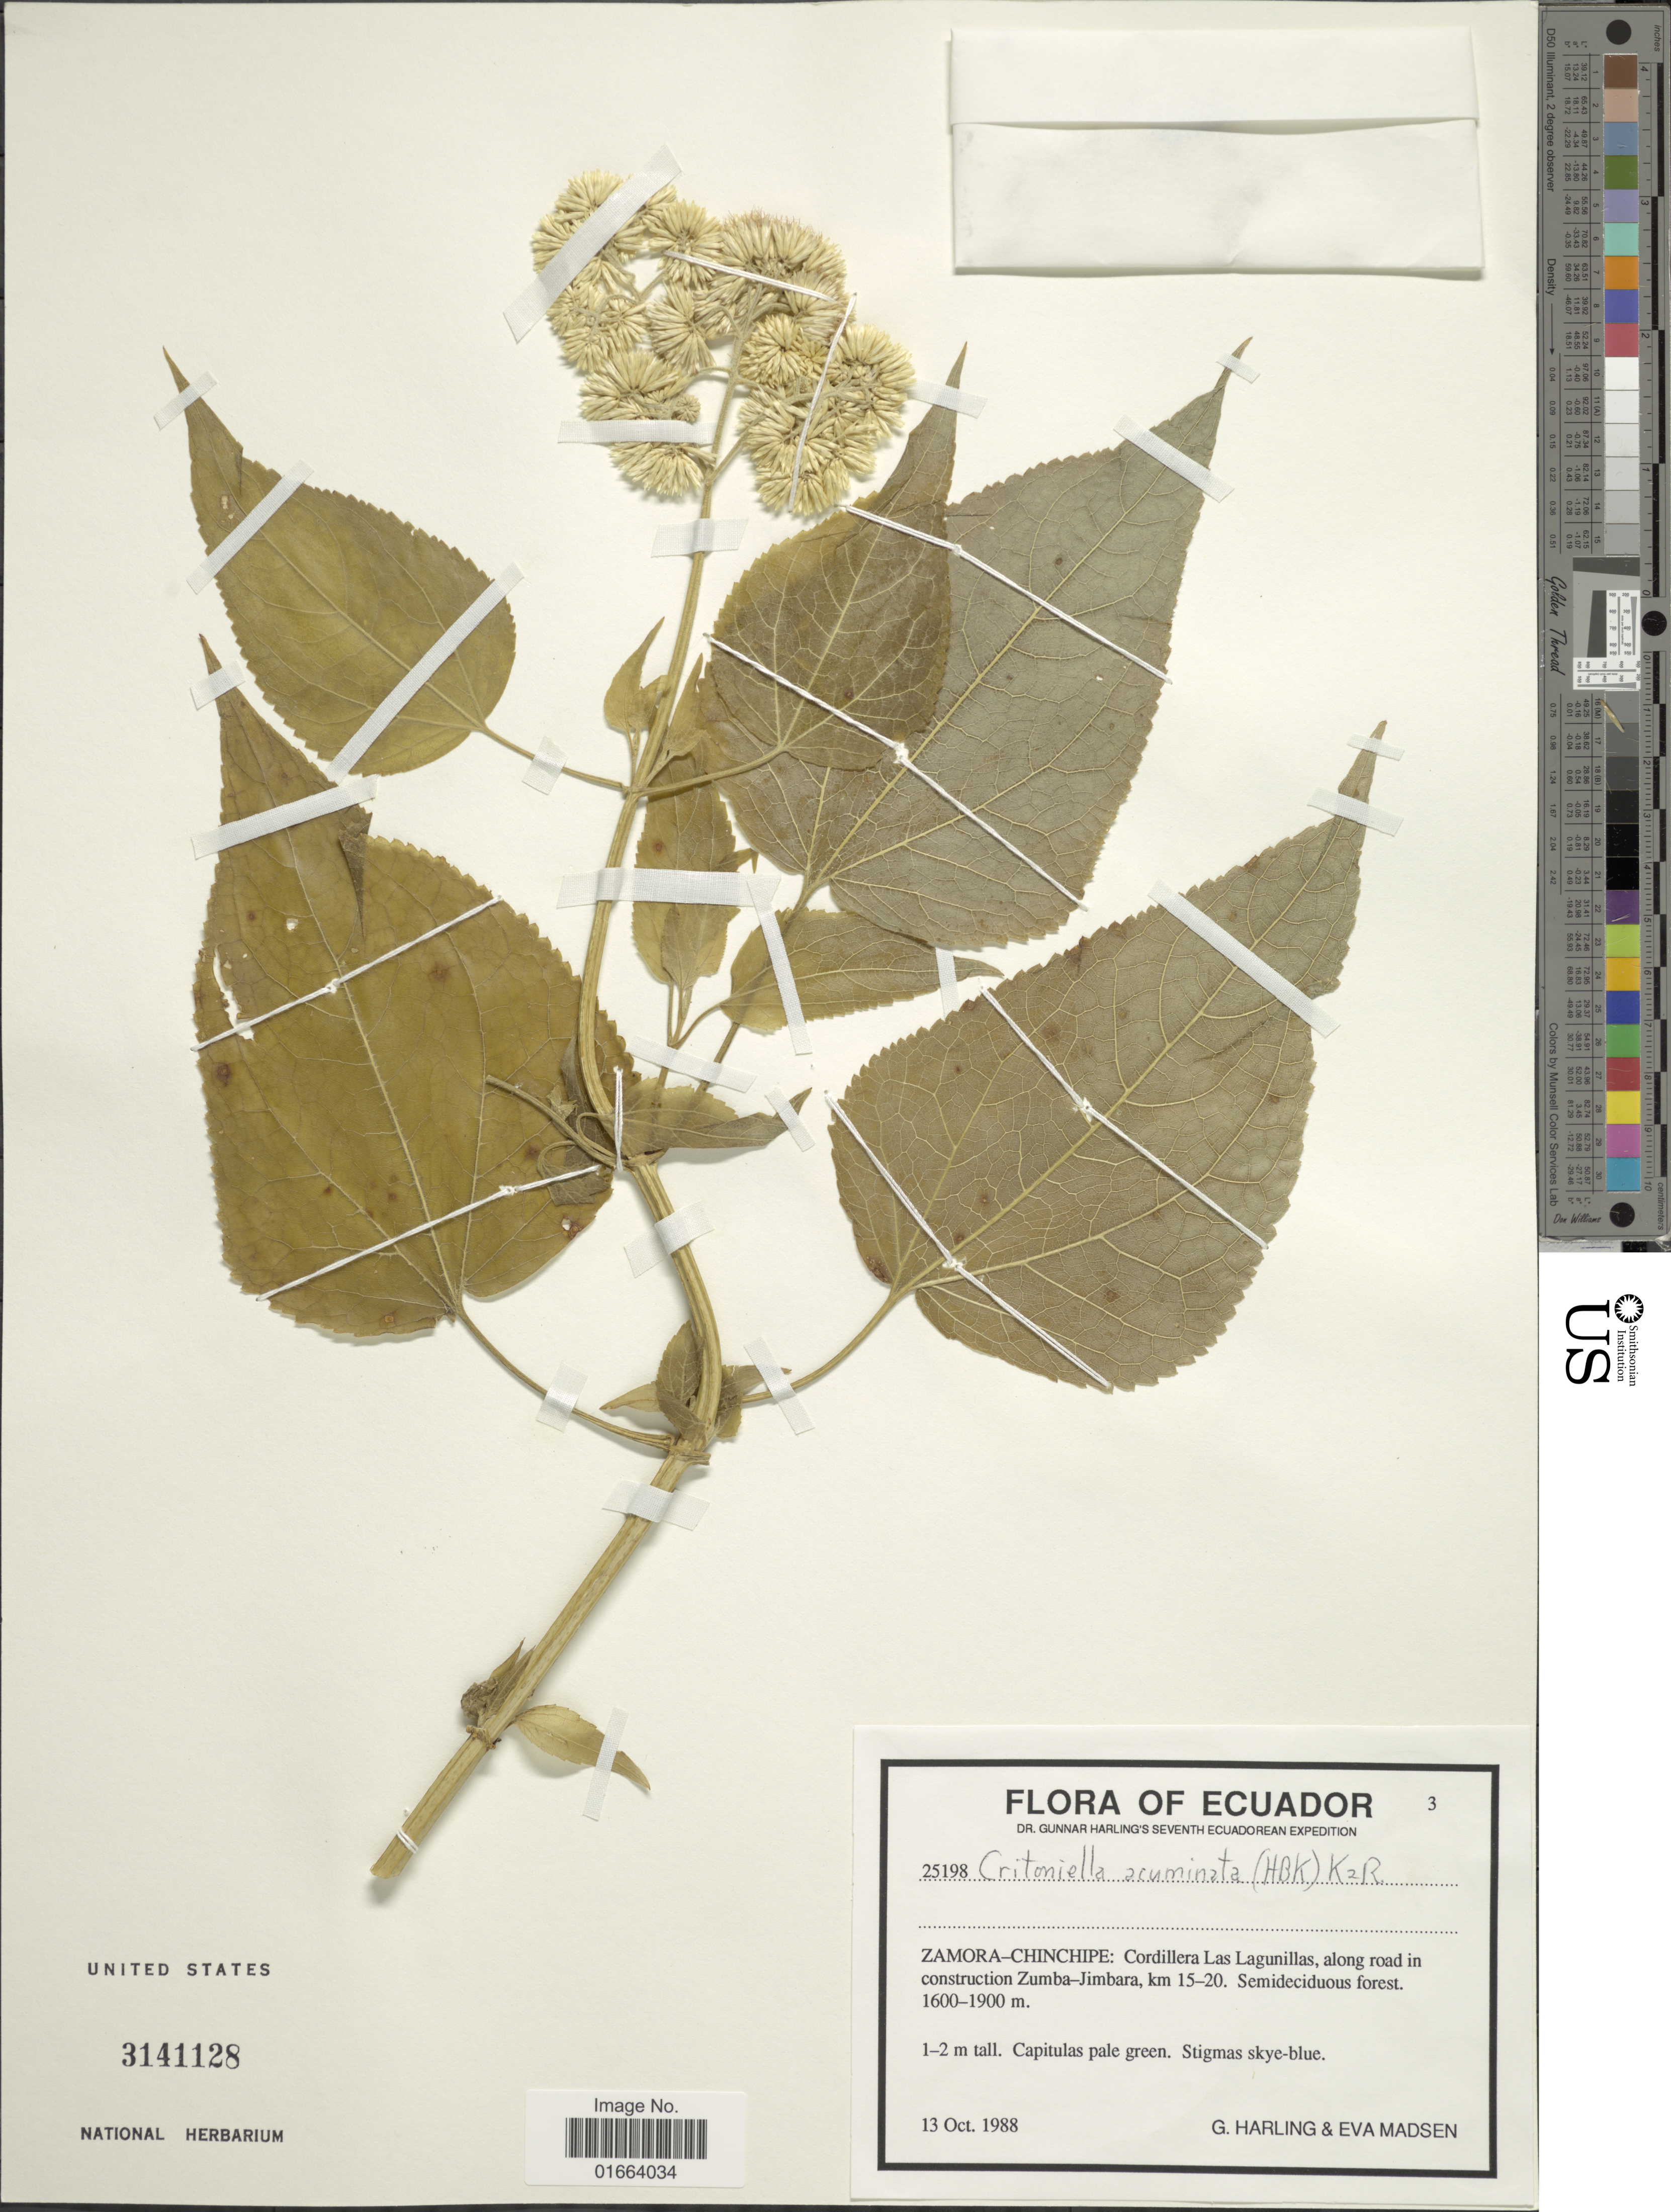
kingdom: Plantae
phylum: Tracheophyta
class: Magnoliopsida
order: Asterales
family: Asteraceae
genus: Critoniella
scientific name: Critoniella acuminata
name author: (Kunth) R.M. King & H. Rob.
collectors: G. Harling & E. Madsen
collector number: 25198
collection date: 1988-10-13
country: Ecuador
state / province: Zamora-Chinchipe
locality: Cordillera Las Lagunillas, along road in constructuin Zumba-Jimbara, km 15-20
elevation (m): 1600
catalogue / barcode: US 3141128